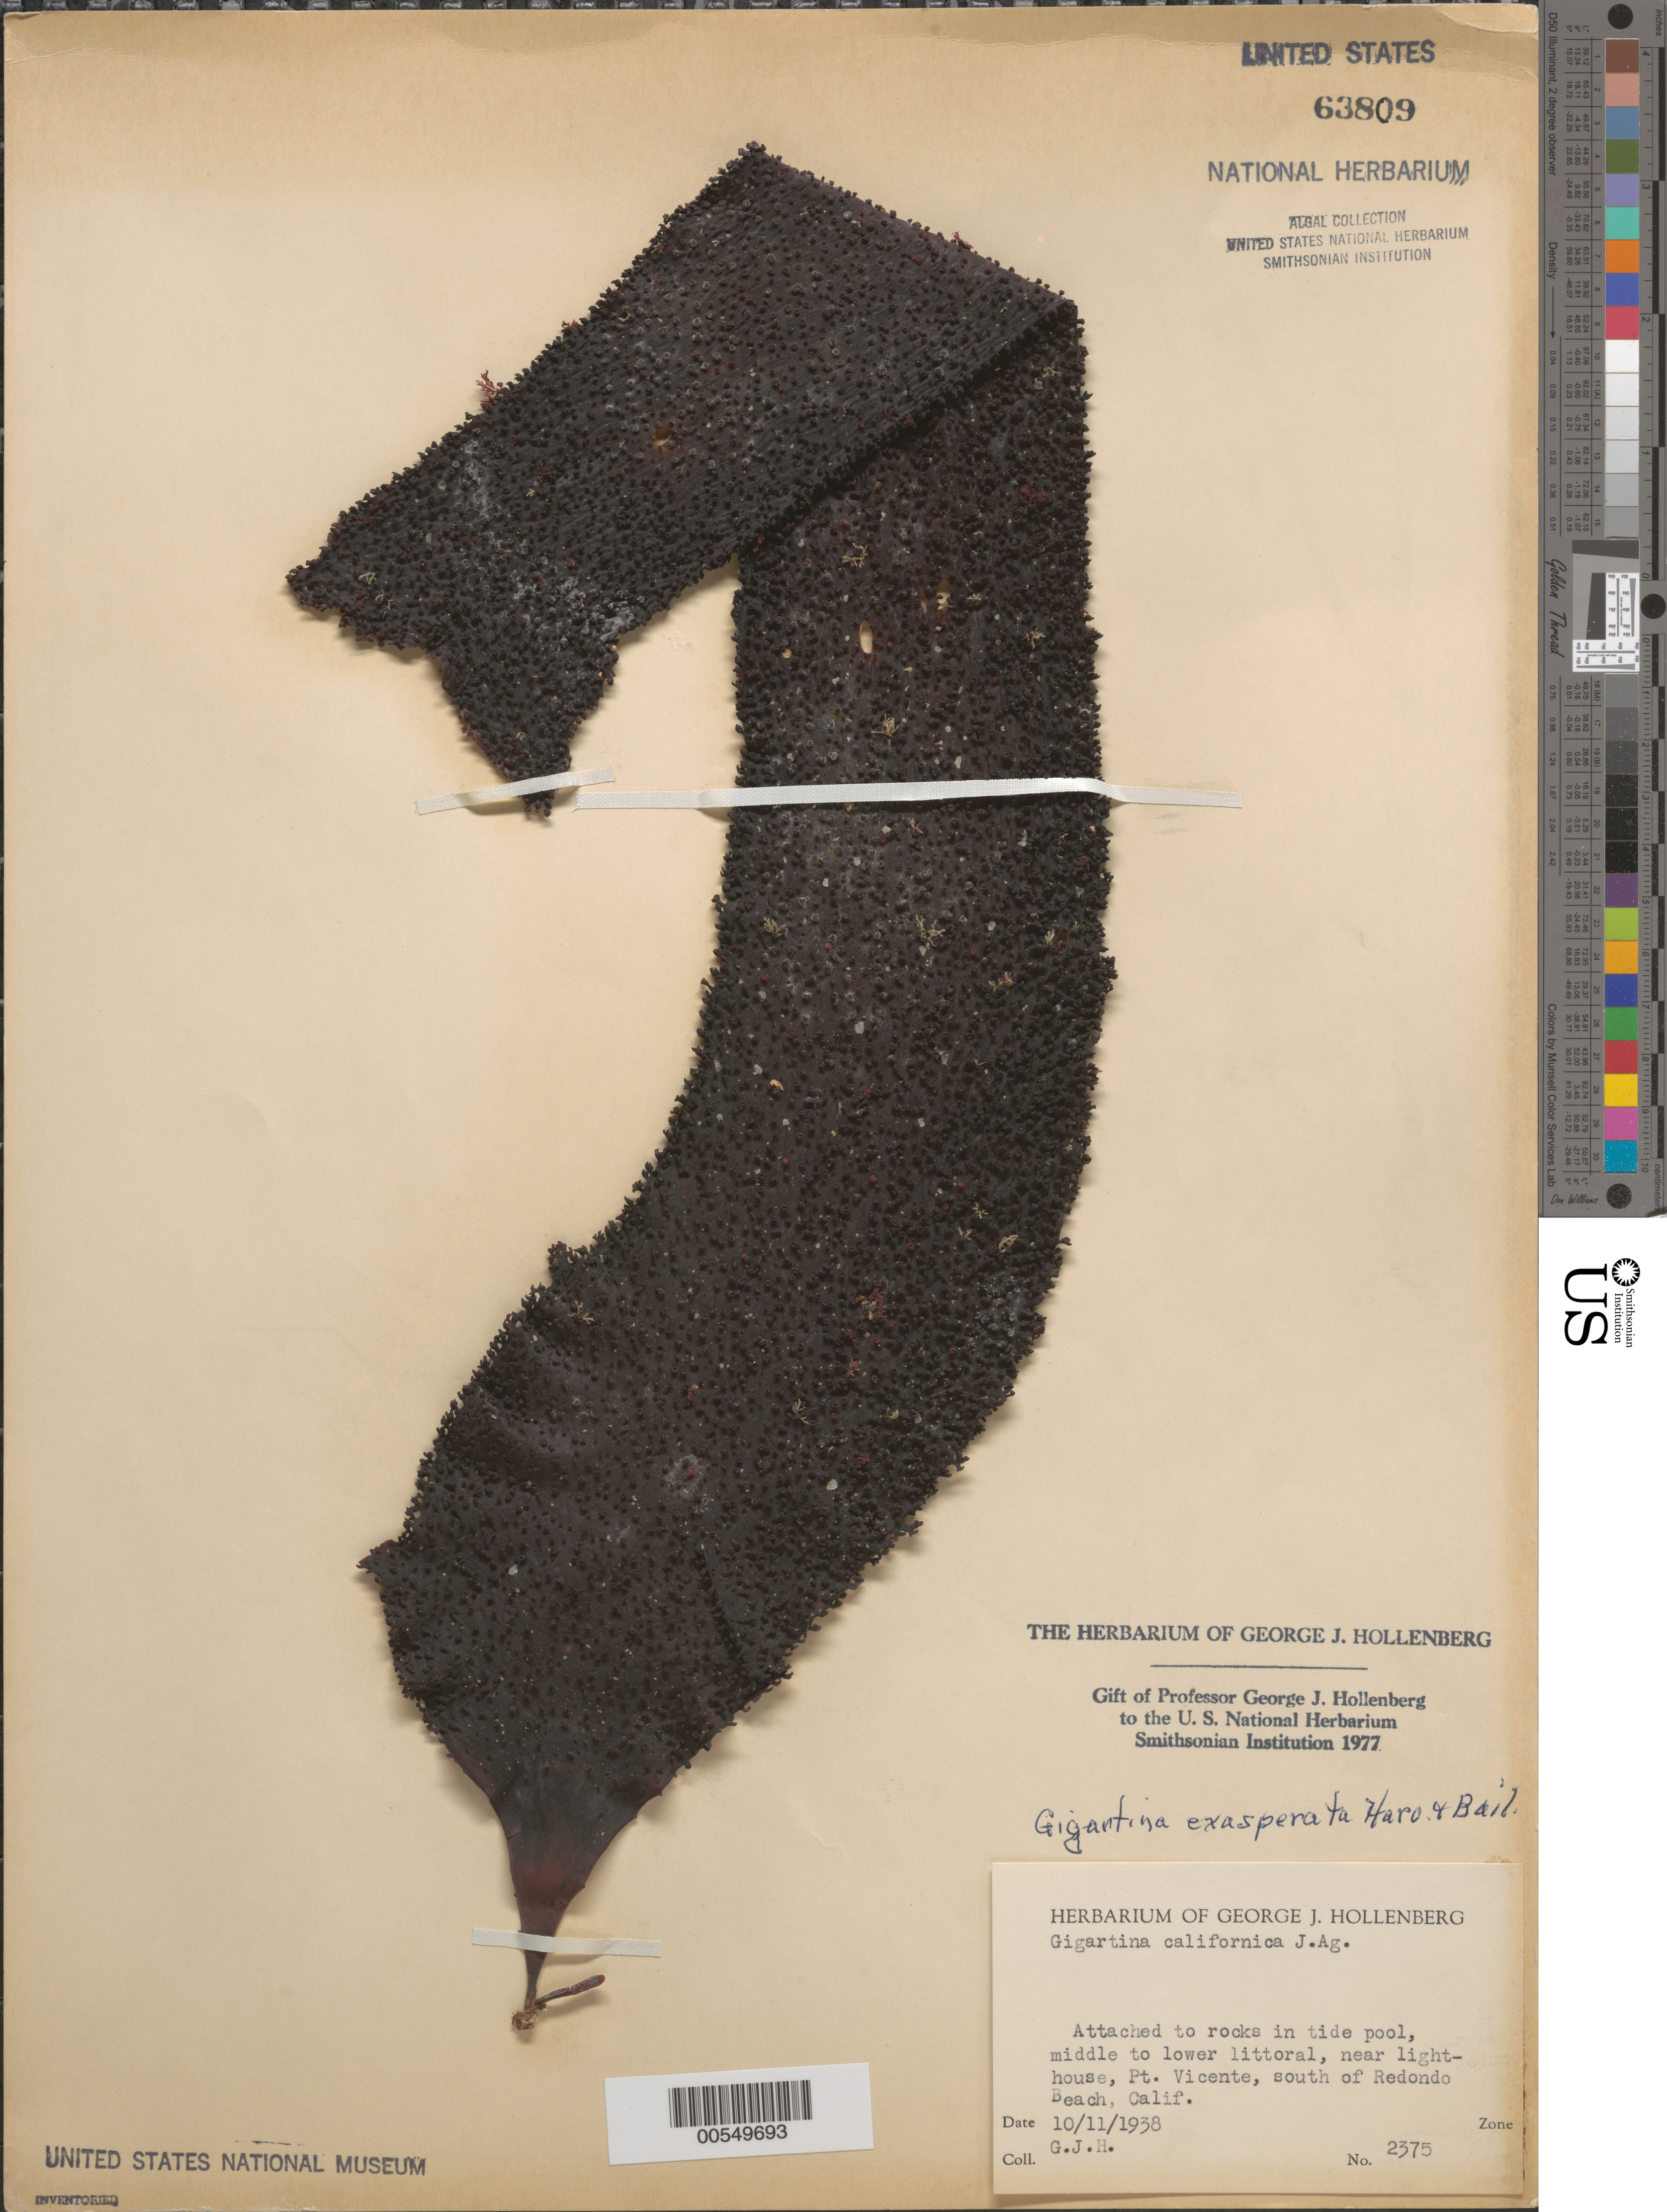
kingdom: Plantae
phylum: Rhodophyta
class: Florideophyceae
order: Gigartinales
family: Gigartinaceae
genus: Chondracanthus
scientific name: Chondracanthus exasperatus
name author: (Harv. & J. Bailey) J.R. Hughey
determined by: Algae name updating Project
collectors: G. Hollenberg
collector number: GJH 2375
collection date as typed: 11 Oct 1938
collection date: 1938-10-11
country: United States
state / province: California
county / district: Los Angeles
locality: Near Point Vicente lighthouse, south of Redondo Beach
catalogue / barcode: US 63809